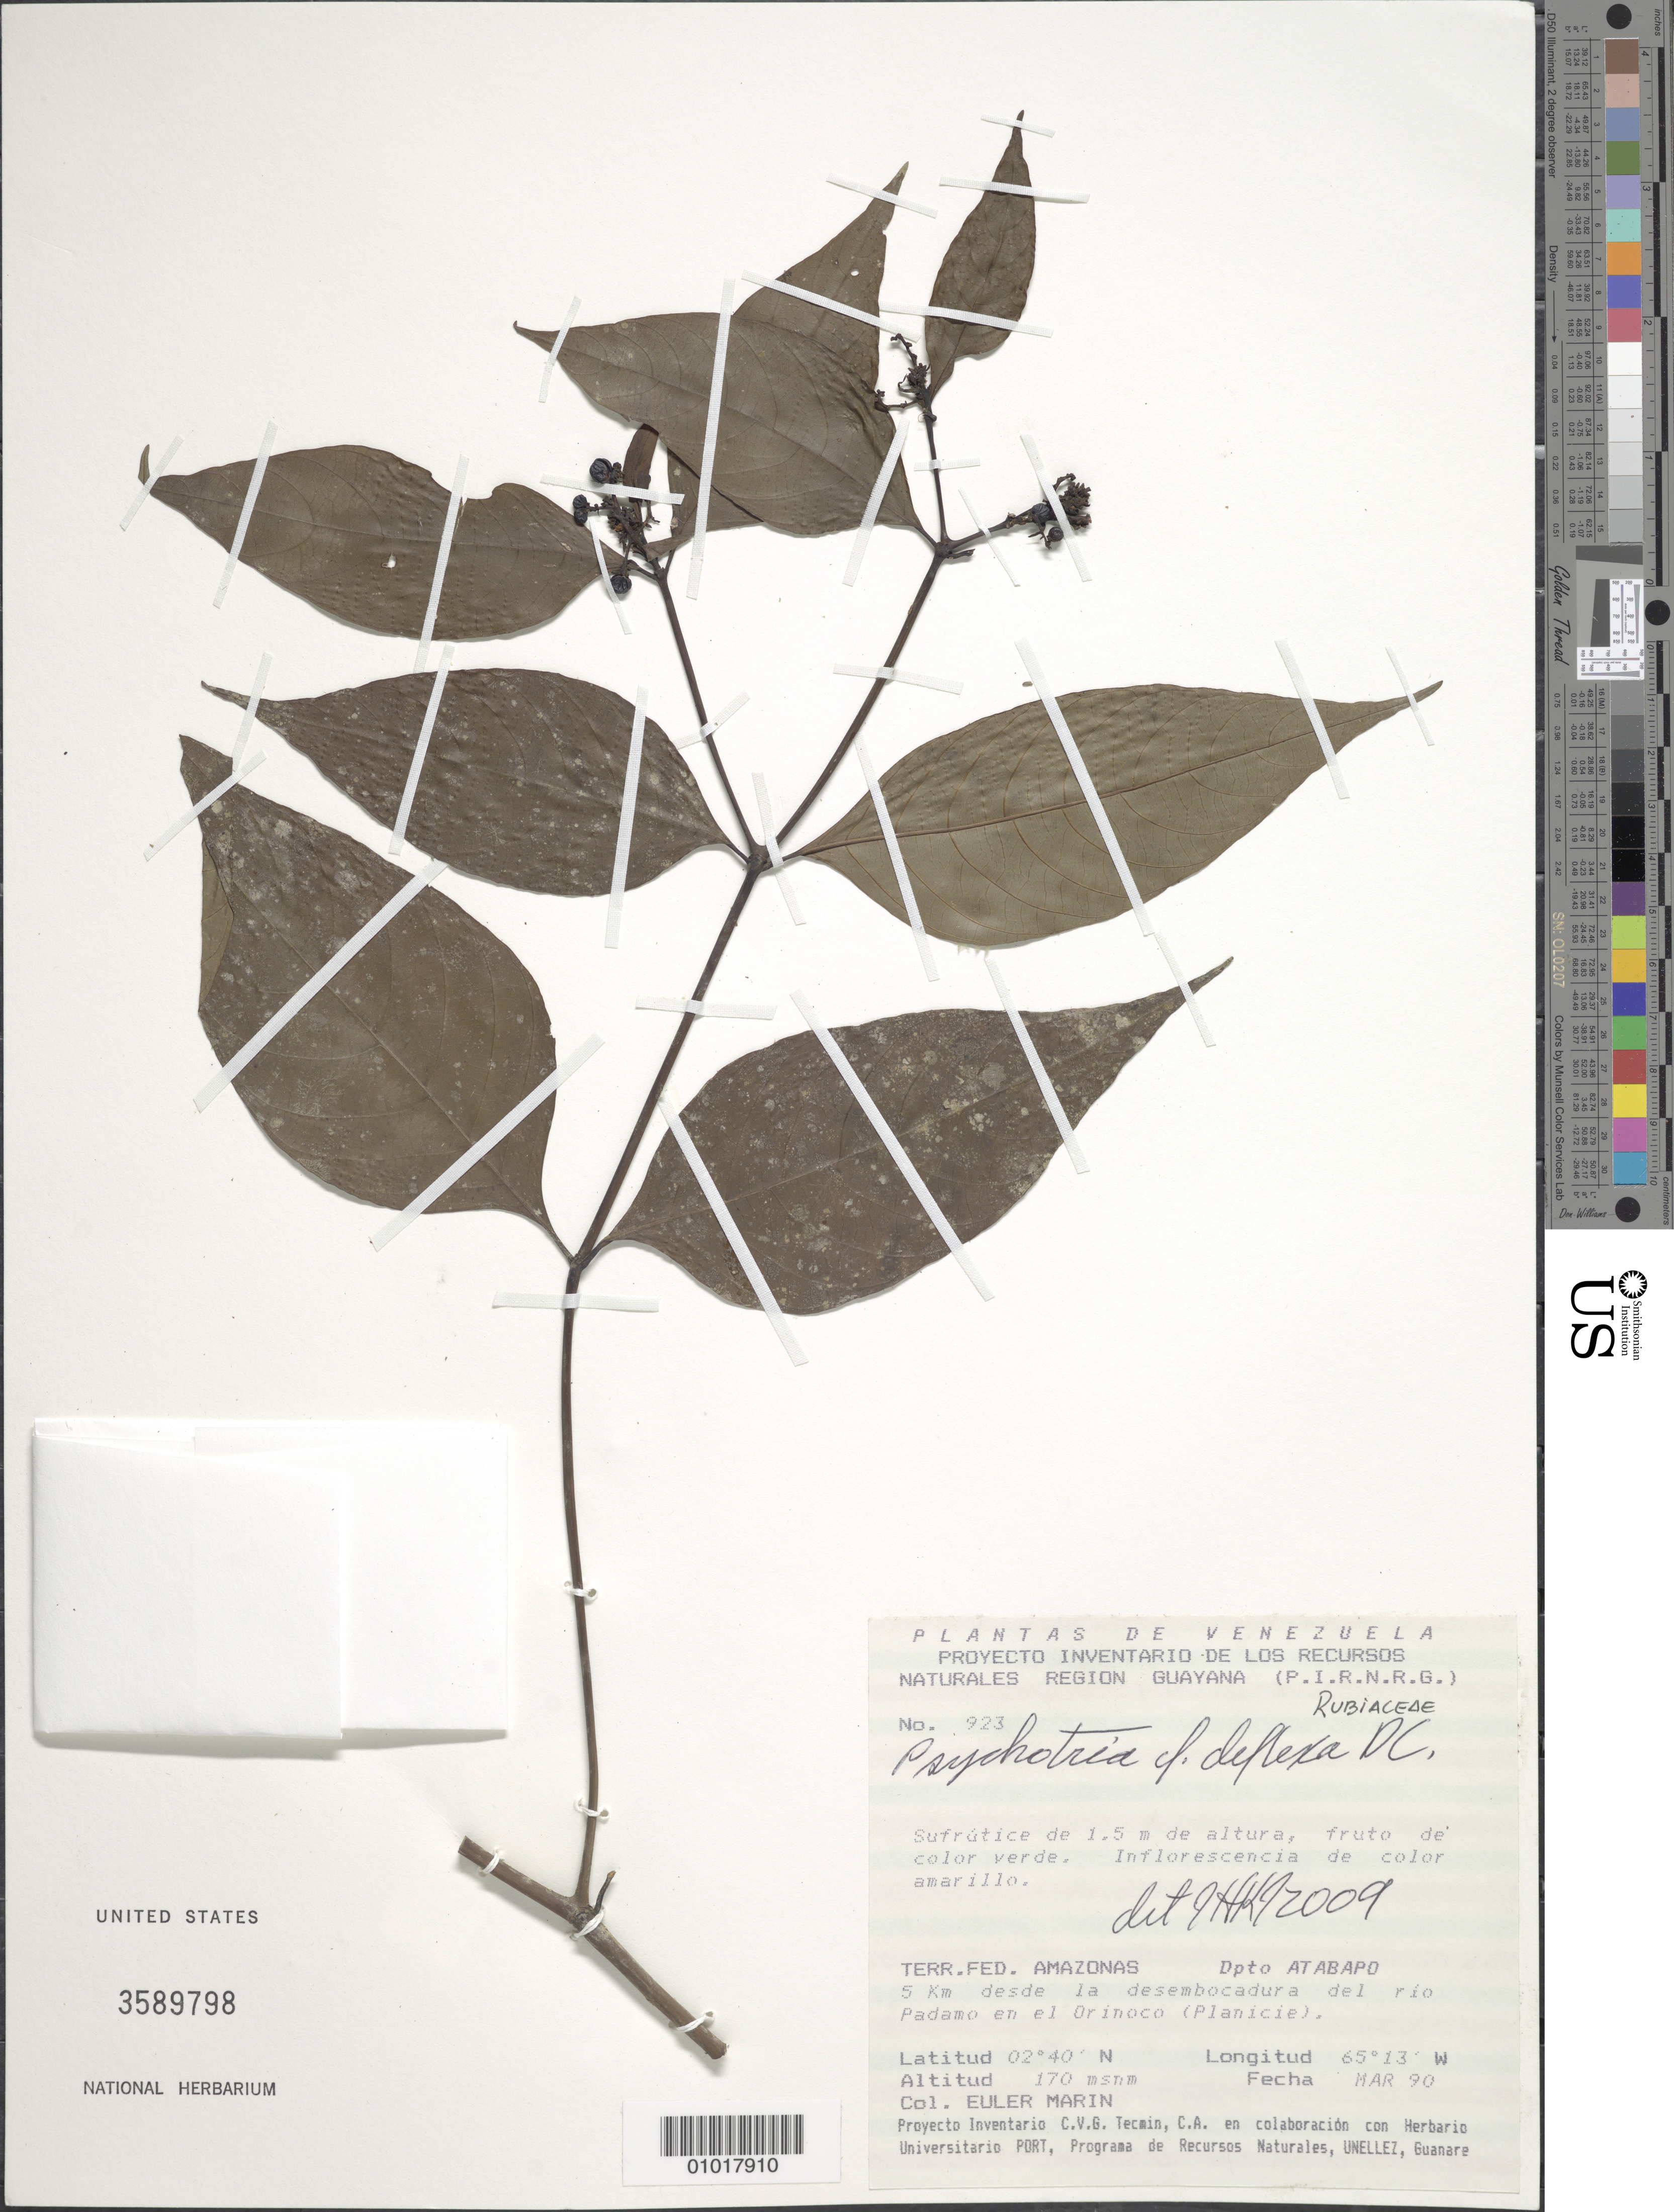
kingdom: Plantae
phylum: Tracheophyta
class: Magnoliopsida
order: Gentianales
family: Rubiaceae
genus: Psychotria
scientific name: Psychotria deflexa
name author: DC.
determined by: Kirkbride, J. H.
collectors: E. Marin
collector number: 923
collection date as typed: Mar-90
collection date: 1990-03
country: Venezuela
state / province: Amazonas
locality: Dpto: At Abapo. 5 km desde la desembocadura del rio Padamo en el Orinoco (Planicie.)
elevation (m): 170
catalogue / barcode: US 3589798